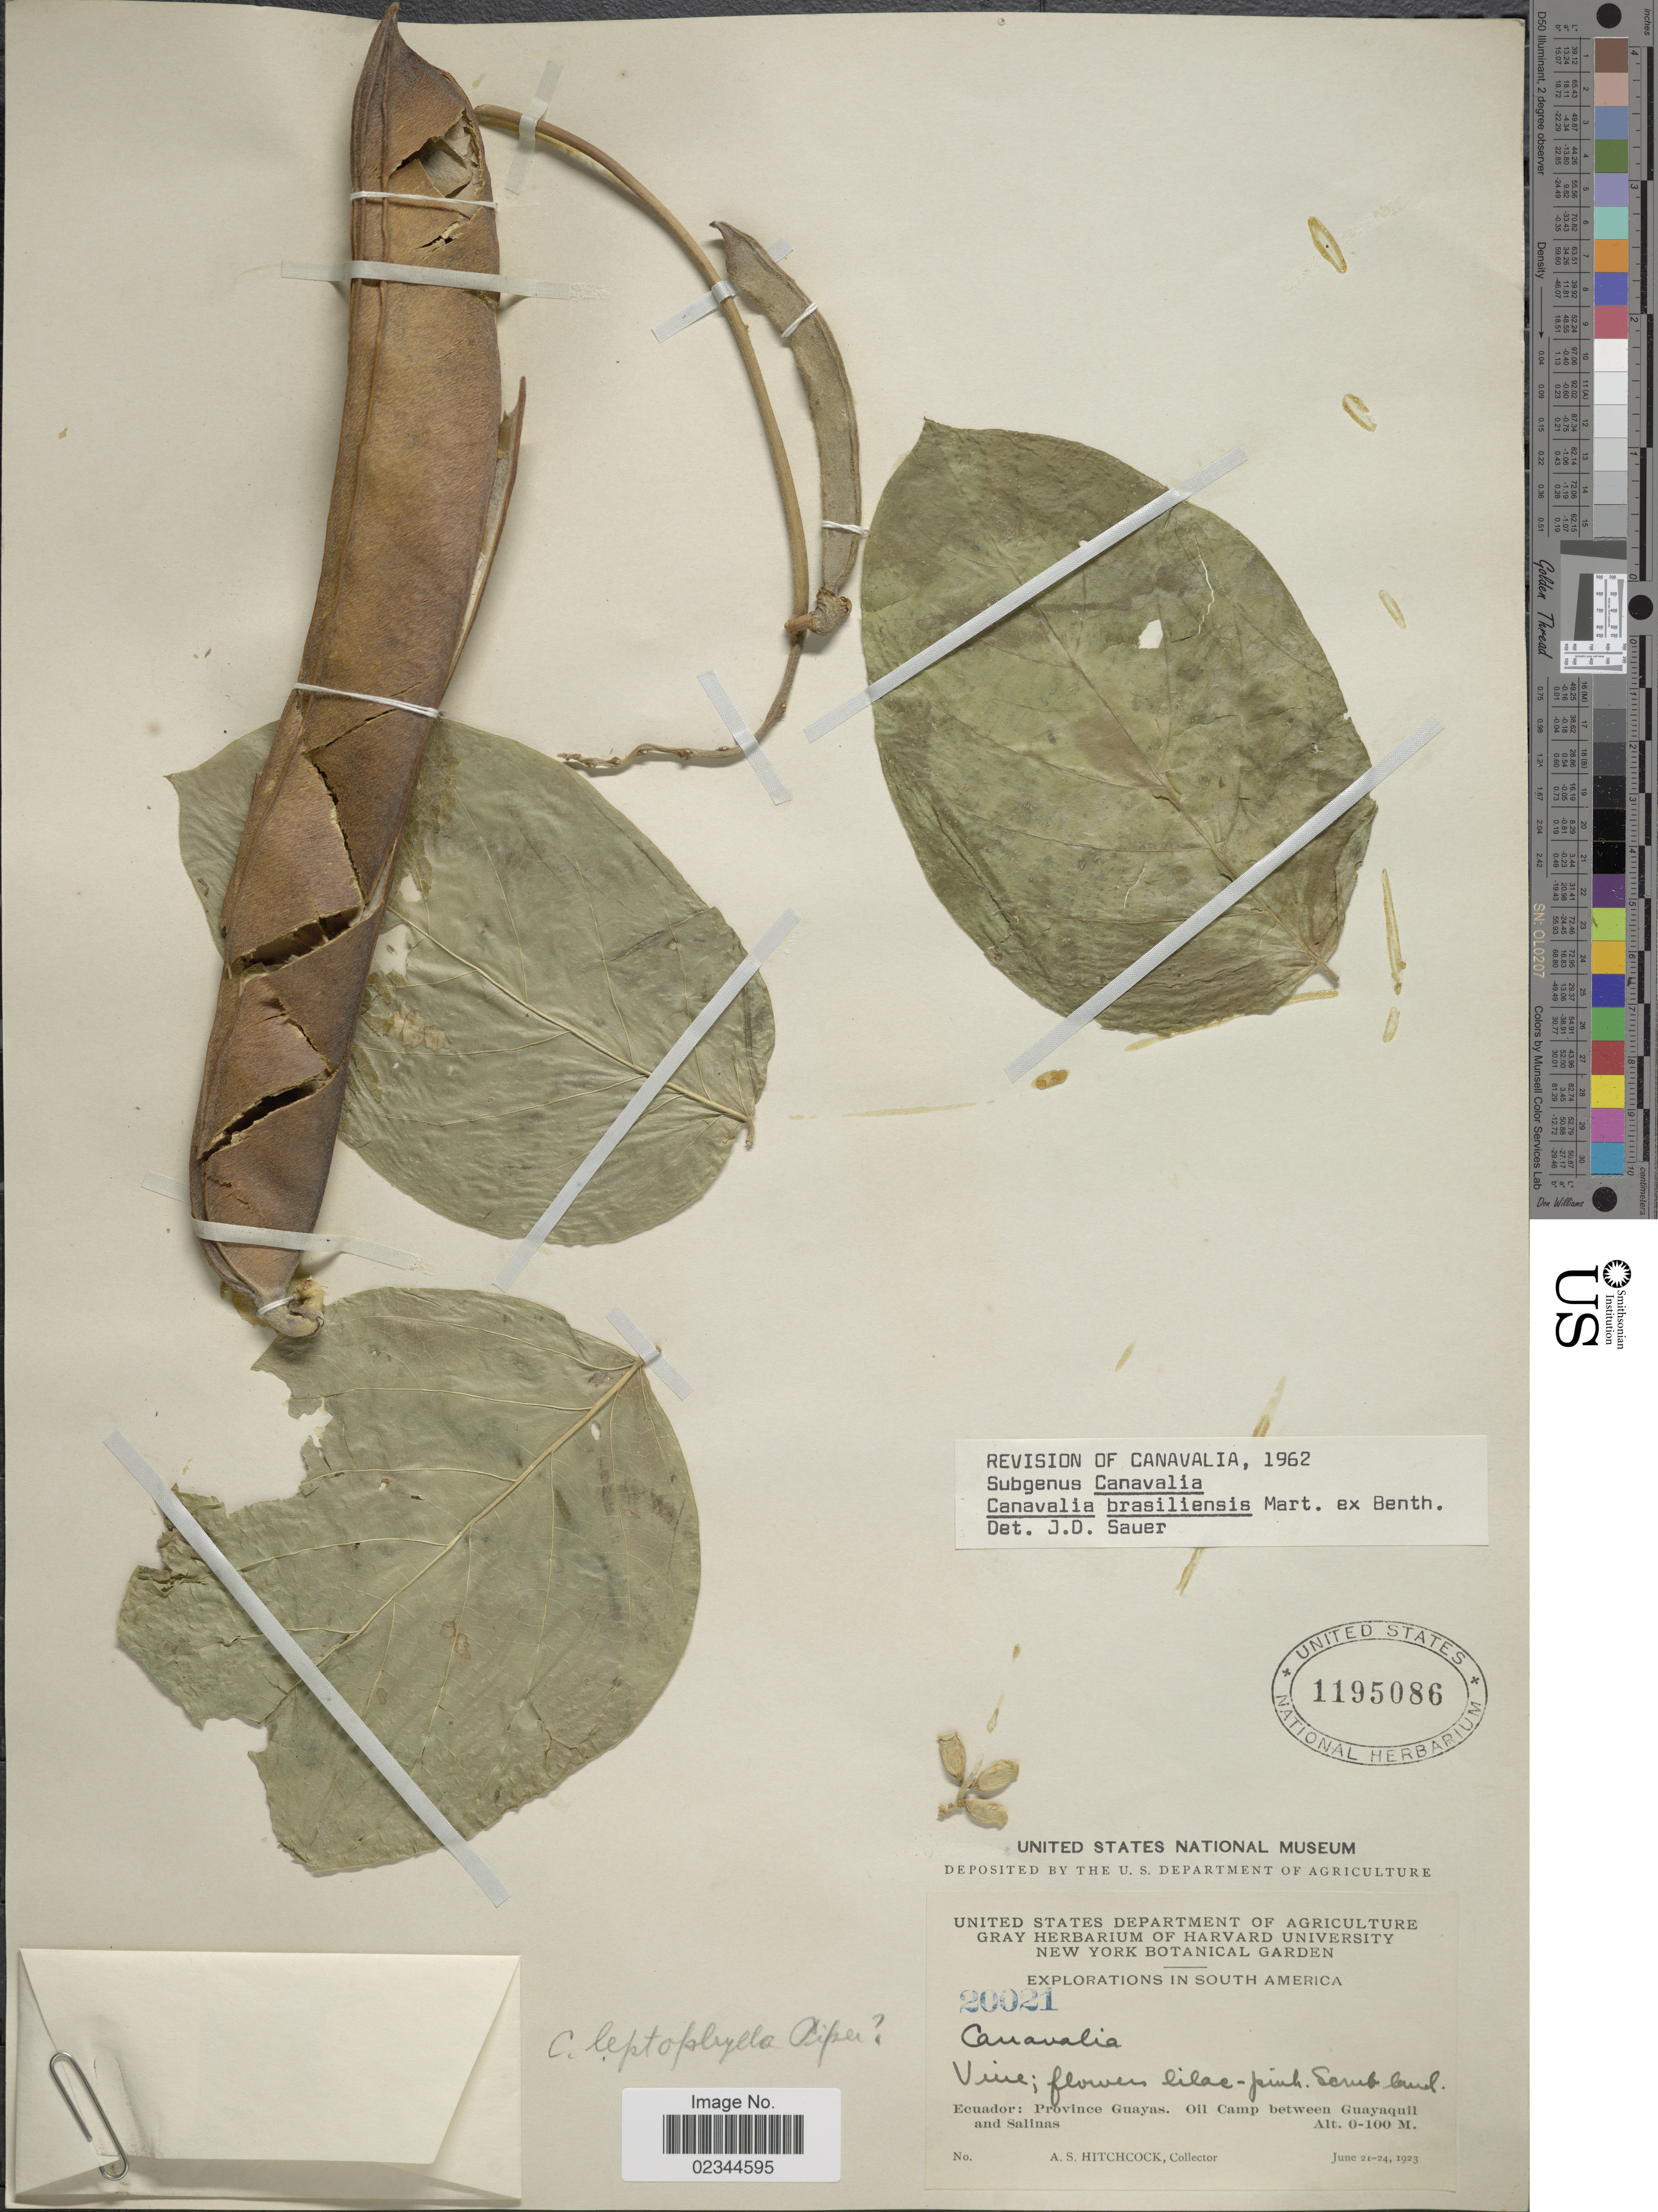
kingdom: Plantae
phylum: Tracheophyta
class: Magnoliopsida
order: Fabales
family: Fabaceae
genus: Canavalia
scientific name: Canavalia brasiliensis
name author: Mart. ex Benth.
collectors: A. S. Hitchcock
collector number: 20021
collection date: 1923-06-21/1923-06-24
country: Ecuador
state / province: Guayas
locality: Oil Camp between Guayaquil and Salinas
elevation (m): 0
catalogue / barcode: US 1195086